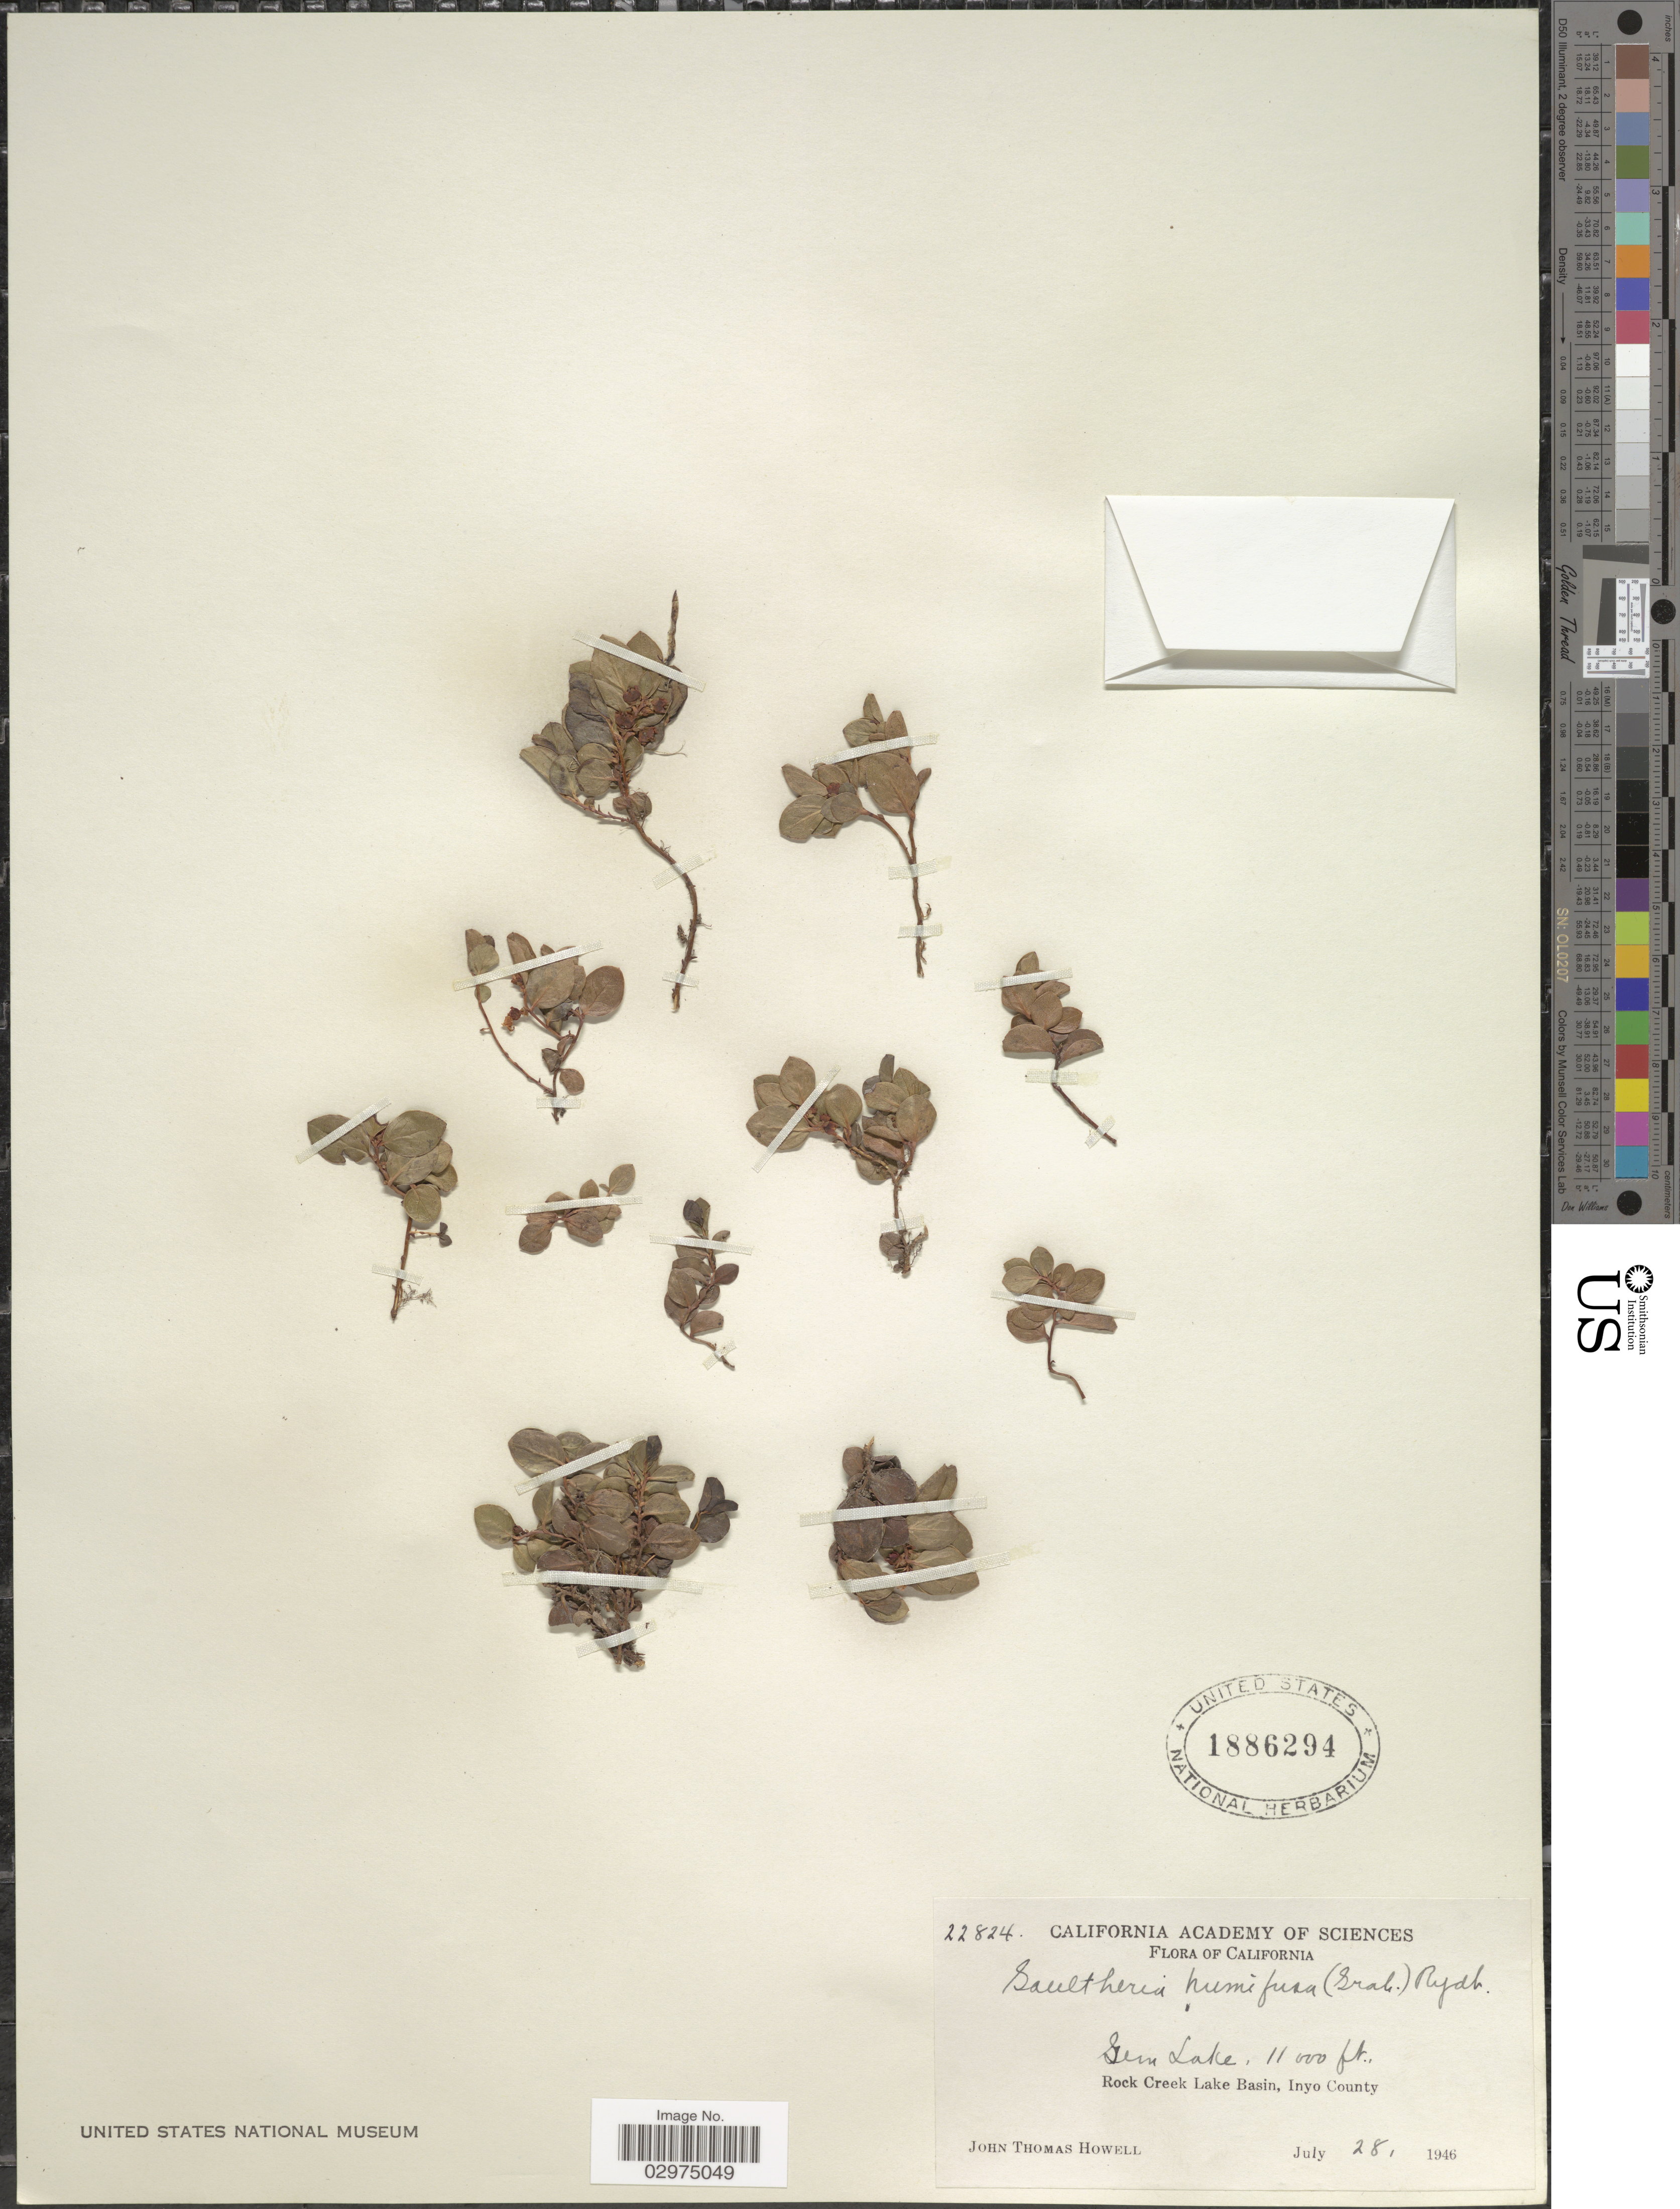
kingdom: Plantae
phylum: Tracheophyta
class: Magnoliopsida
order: Ericales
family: Ericaceae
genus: Gaultheria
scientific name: Gaultheria humifusa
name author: (Graham) Rydb.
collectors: J. T. Howell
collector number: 22824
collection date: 1946-07-28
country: United States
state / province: California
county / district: Inyo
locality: Gem Lake. Rock Creek Lake Basin, Inyo County.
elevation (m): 3353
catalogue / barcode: US 1886294